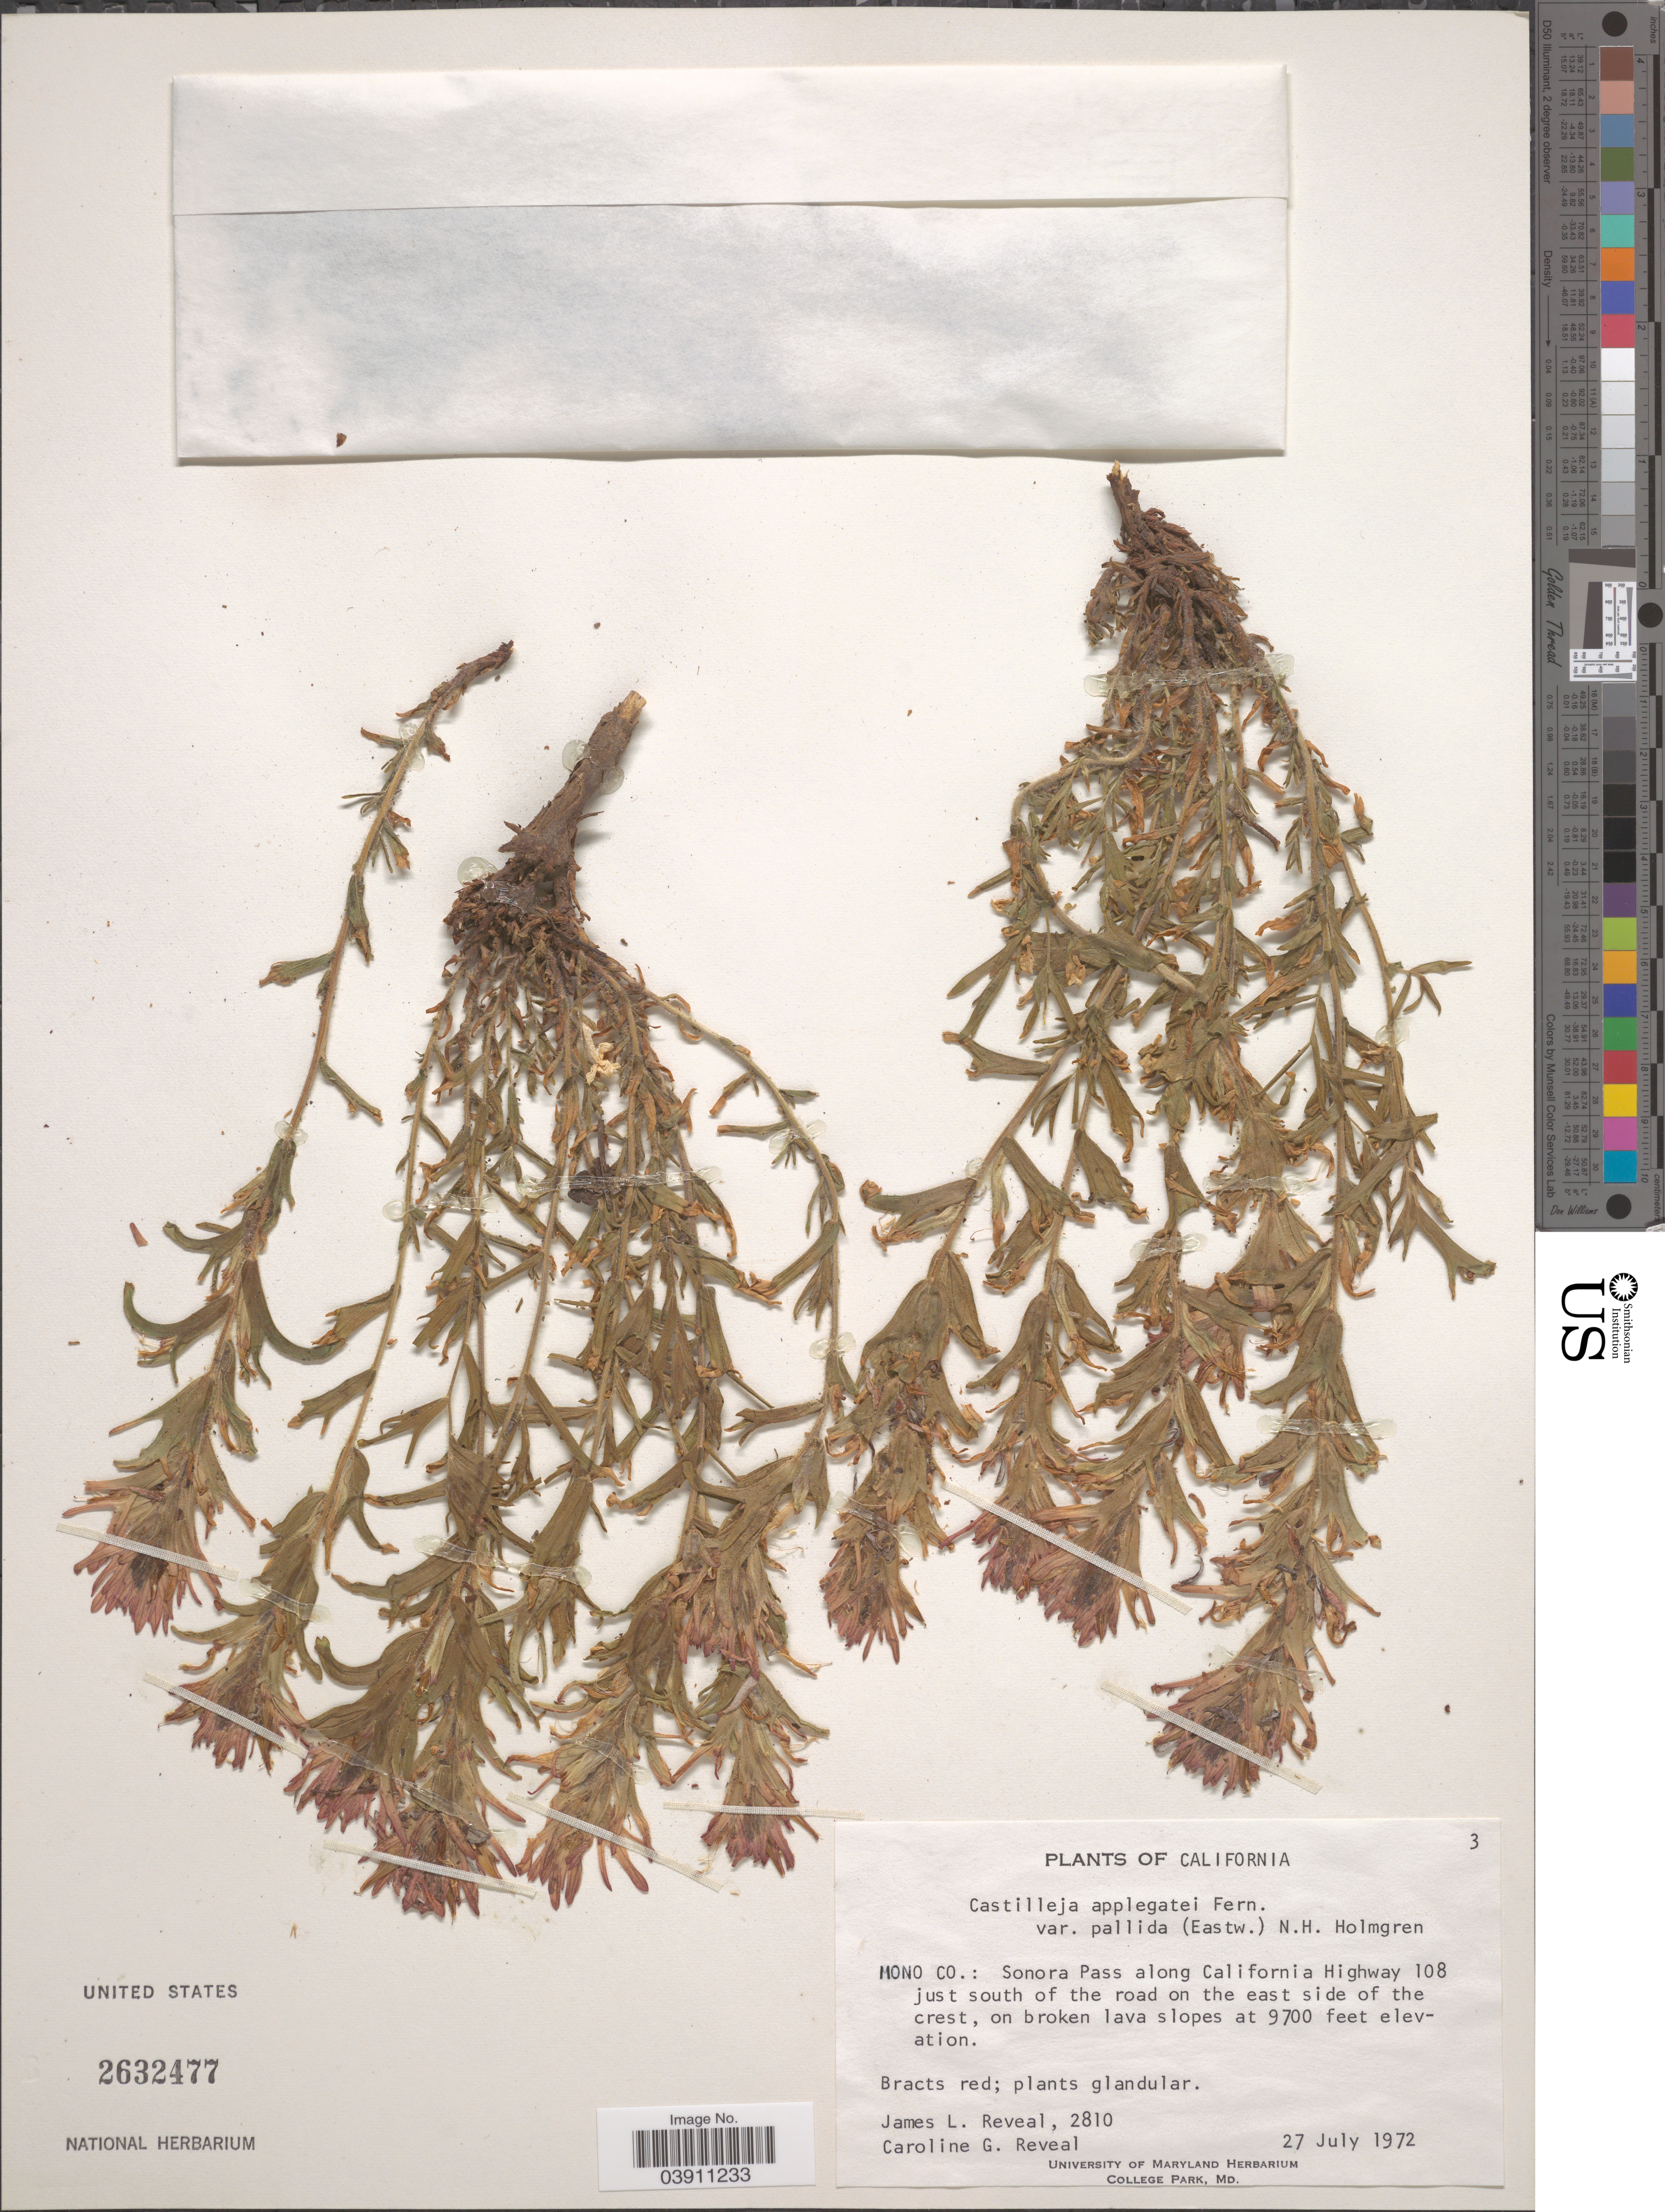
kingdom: Plantae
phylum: Tracheophyta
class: Magnoliopsida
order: Lamiales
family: Orobanchaceae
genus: Castilleja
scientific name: Castilleja applegatei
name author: Fernald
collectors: J. L. Reveal & C. G. Reveal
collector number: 2810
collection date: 1972-07-27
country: United States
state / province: California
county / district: Mono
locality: Mono Co.: Sonora Pass along California Highway 108 just south of the road on the east side of the crest, on broken lava slopes.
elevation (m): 2957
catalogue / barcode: US 2632477